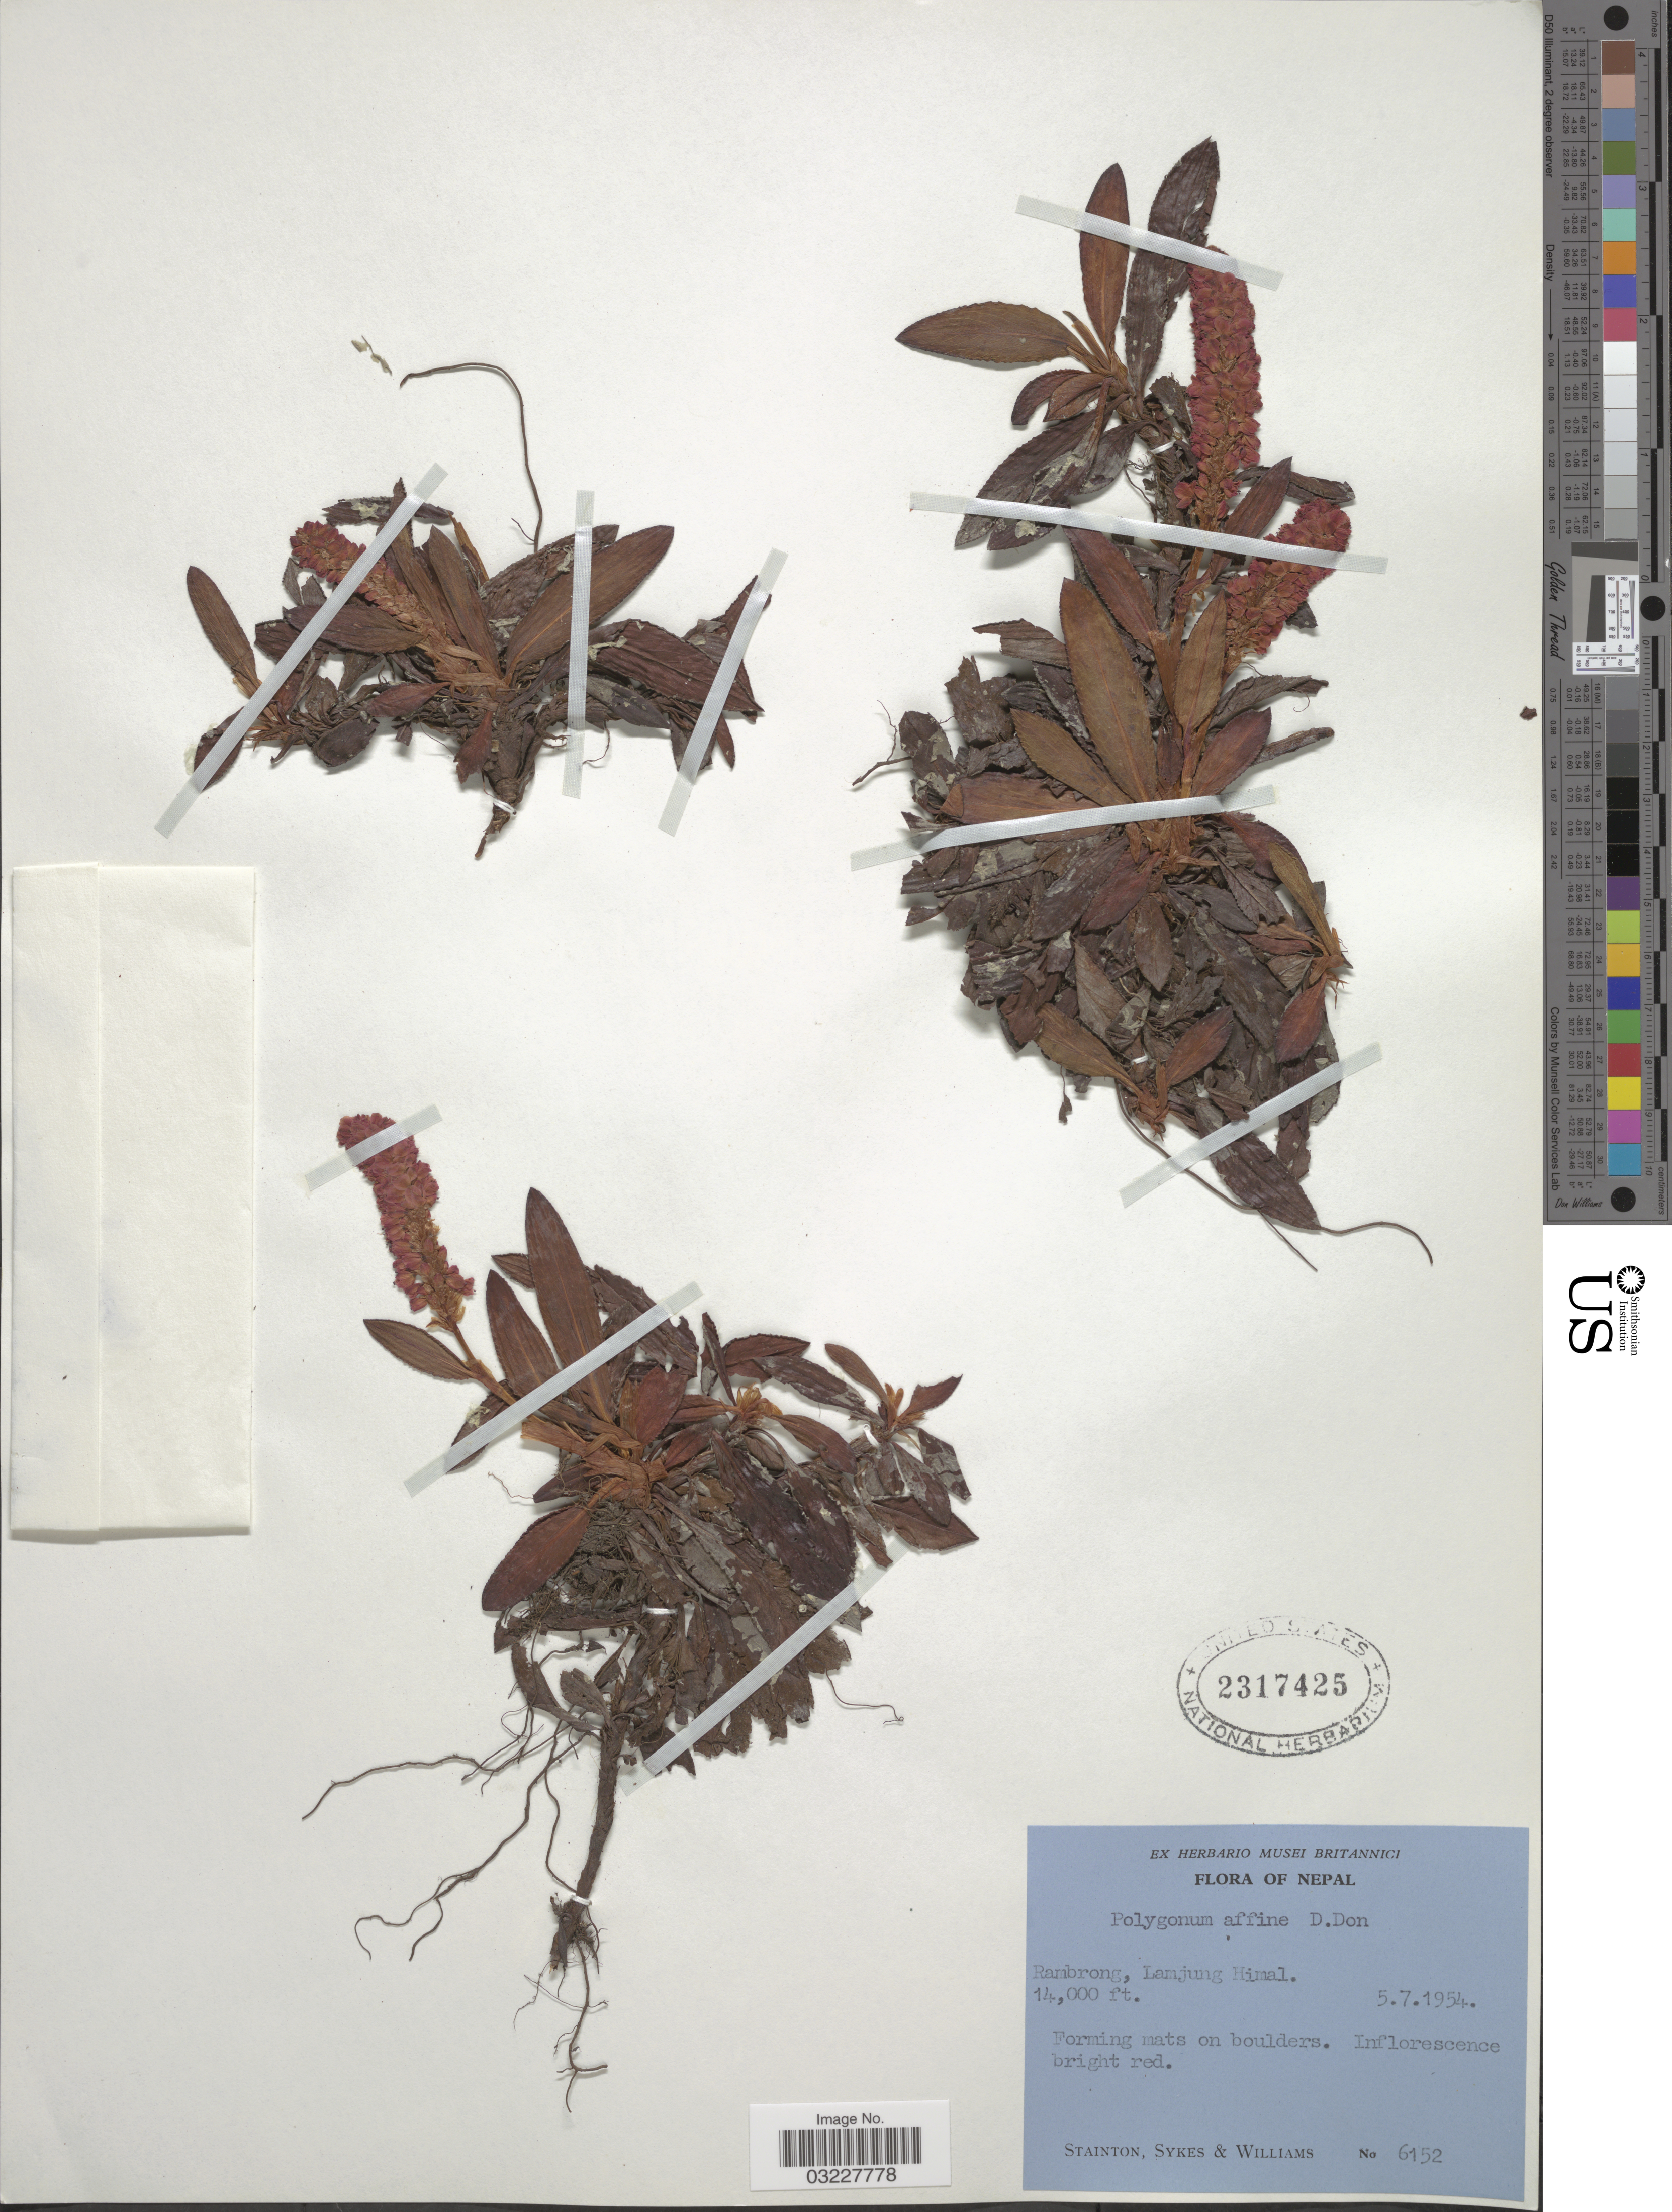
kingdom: Plantae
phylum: Tracheophyta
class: Magnoliopsida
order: Caryophyllales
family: Polygonaceae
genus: Polygonum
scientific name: Polygonum affine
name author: D. Don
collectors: -. Stainton, Sykes, -- & -- Williams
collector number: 6152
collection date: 1954-07-05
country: Nepal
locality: Rambrong, Lamjung Himal.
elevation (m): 4267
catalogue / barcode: US 2317425